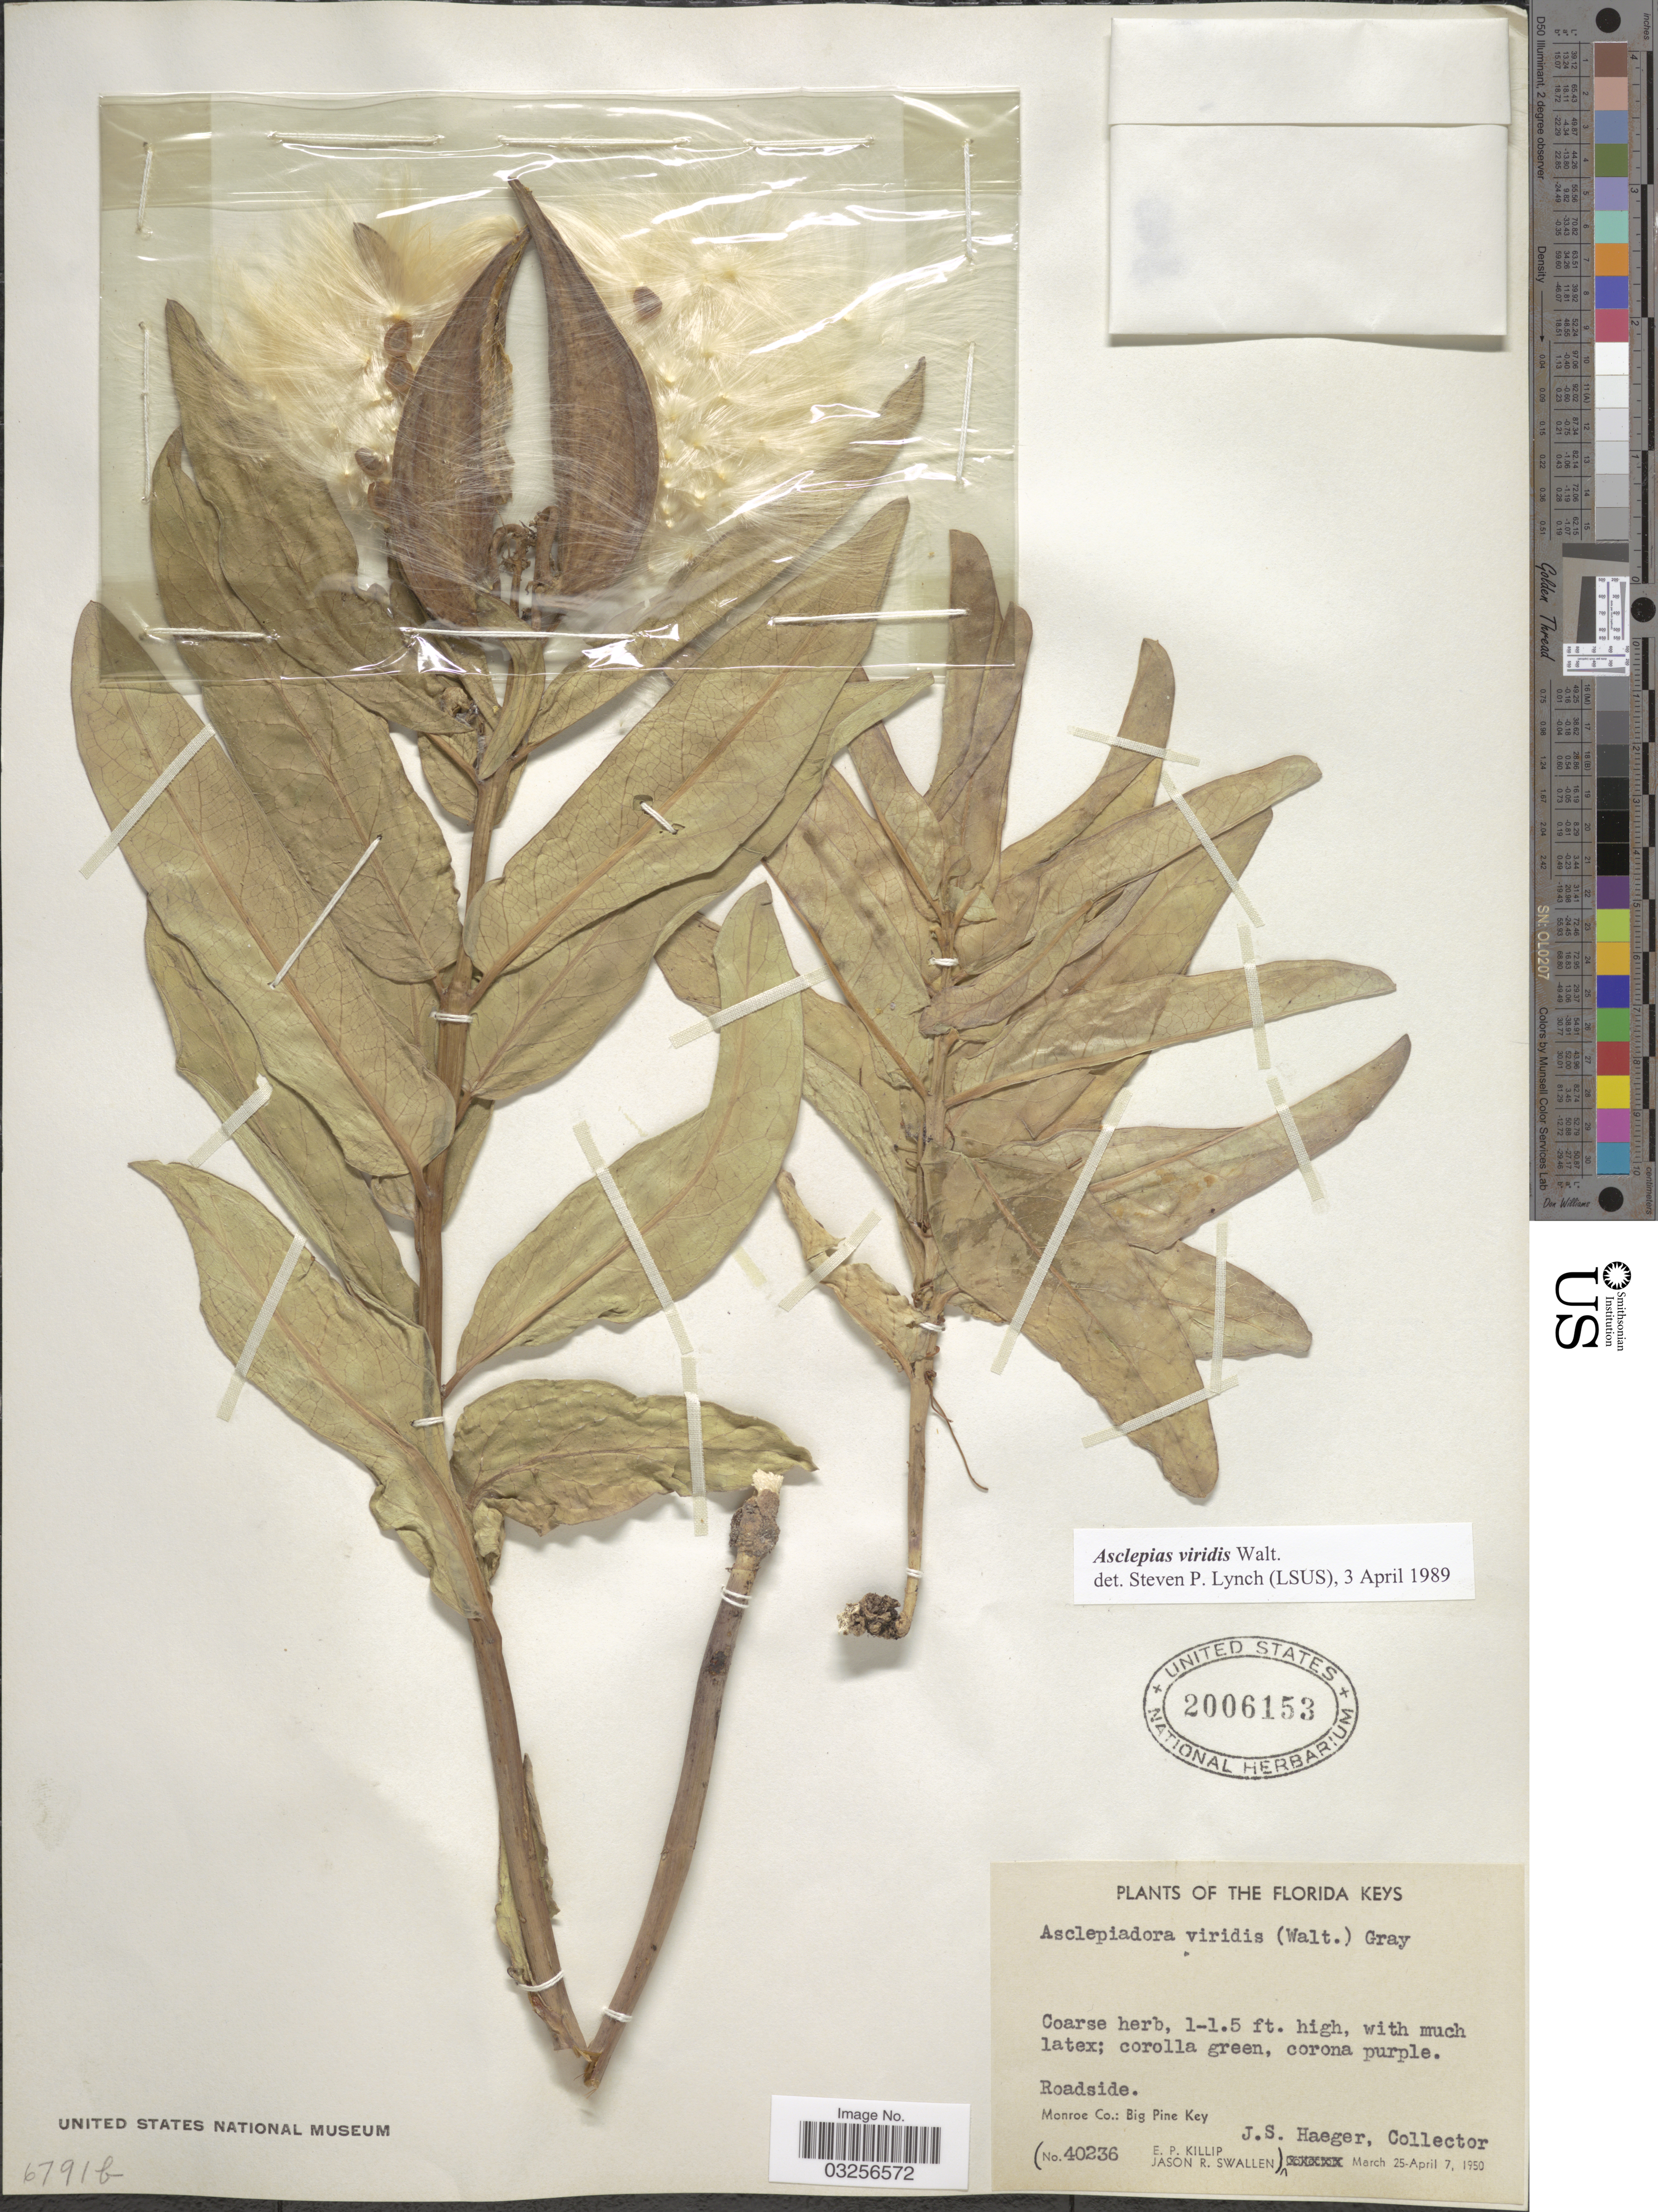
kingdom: Plantae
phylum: Tracheophyta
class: Magnoliopsida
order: Gentianales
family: Apocynaceae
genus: Asclepias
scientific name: Asclepias viridis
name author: Walter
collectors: J. Haeger, E. P. Killip & J. R. Swallen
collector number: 40236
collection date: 1950-03-25/1950-04-07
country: United States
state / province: Florida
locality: The Florida Keys. Roadside. Monroe Co.: Big Pine Key.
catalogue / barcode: US 2006153